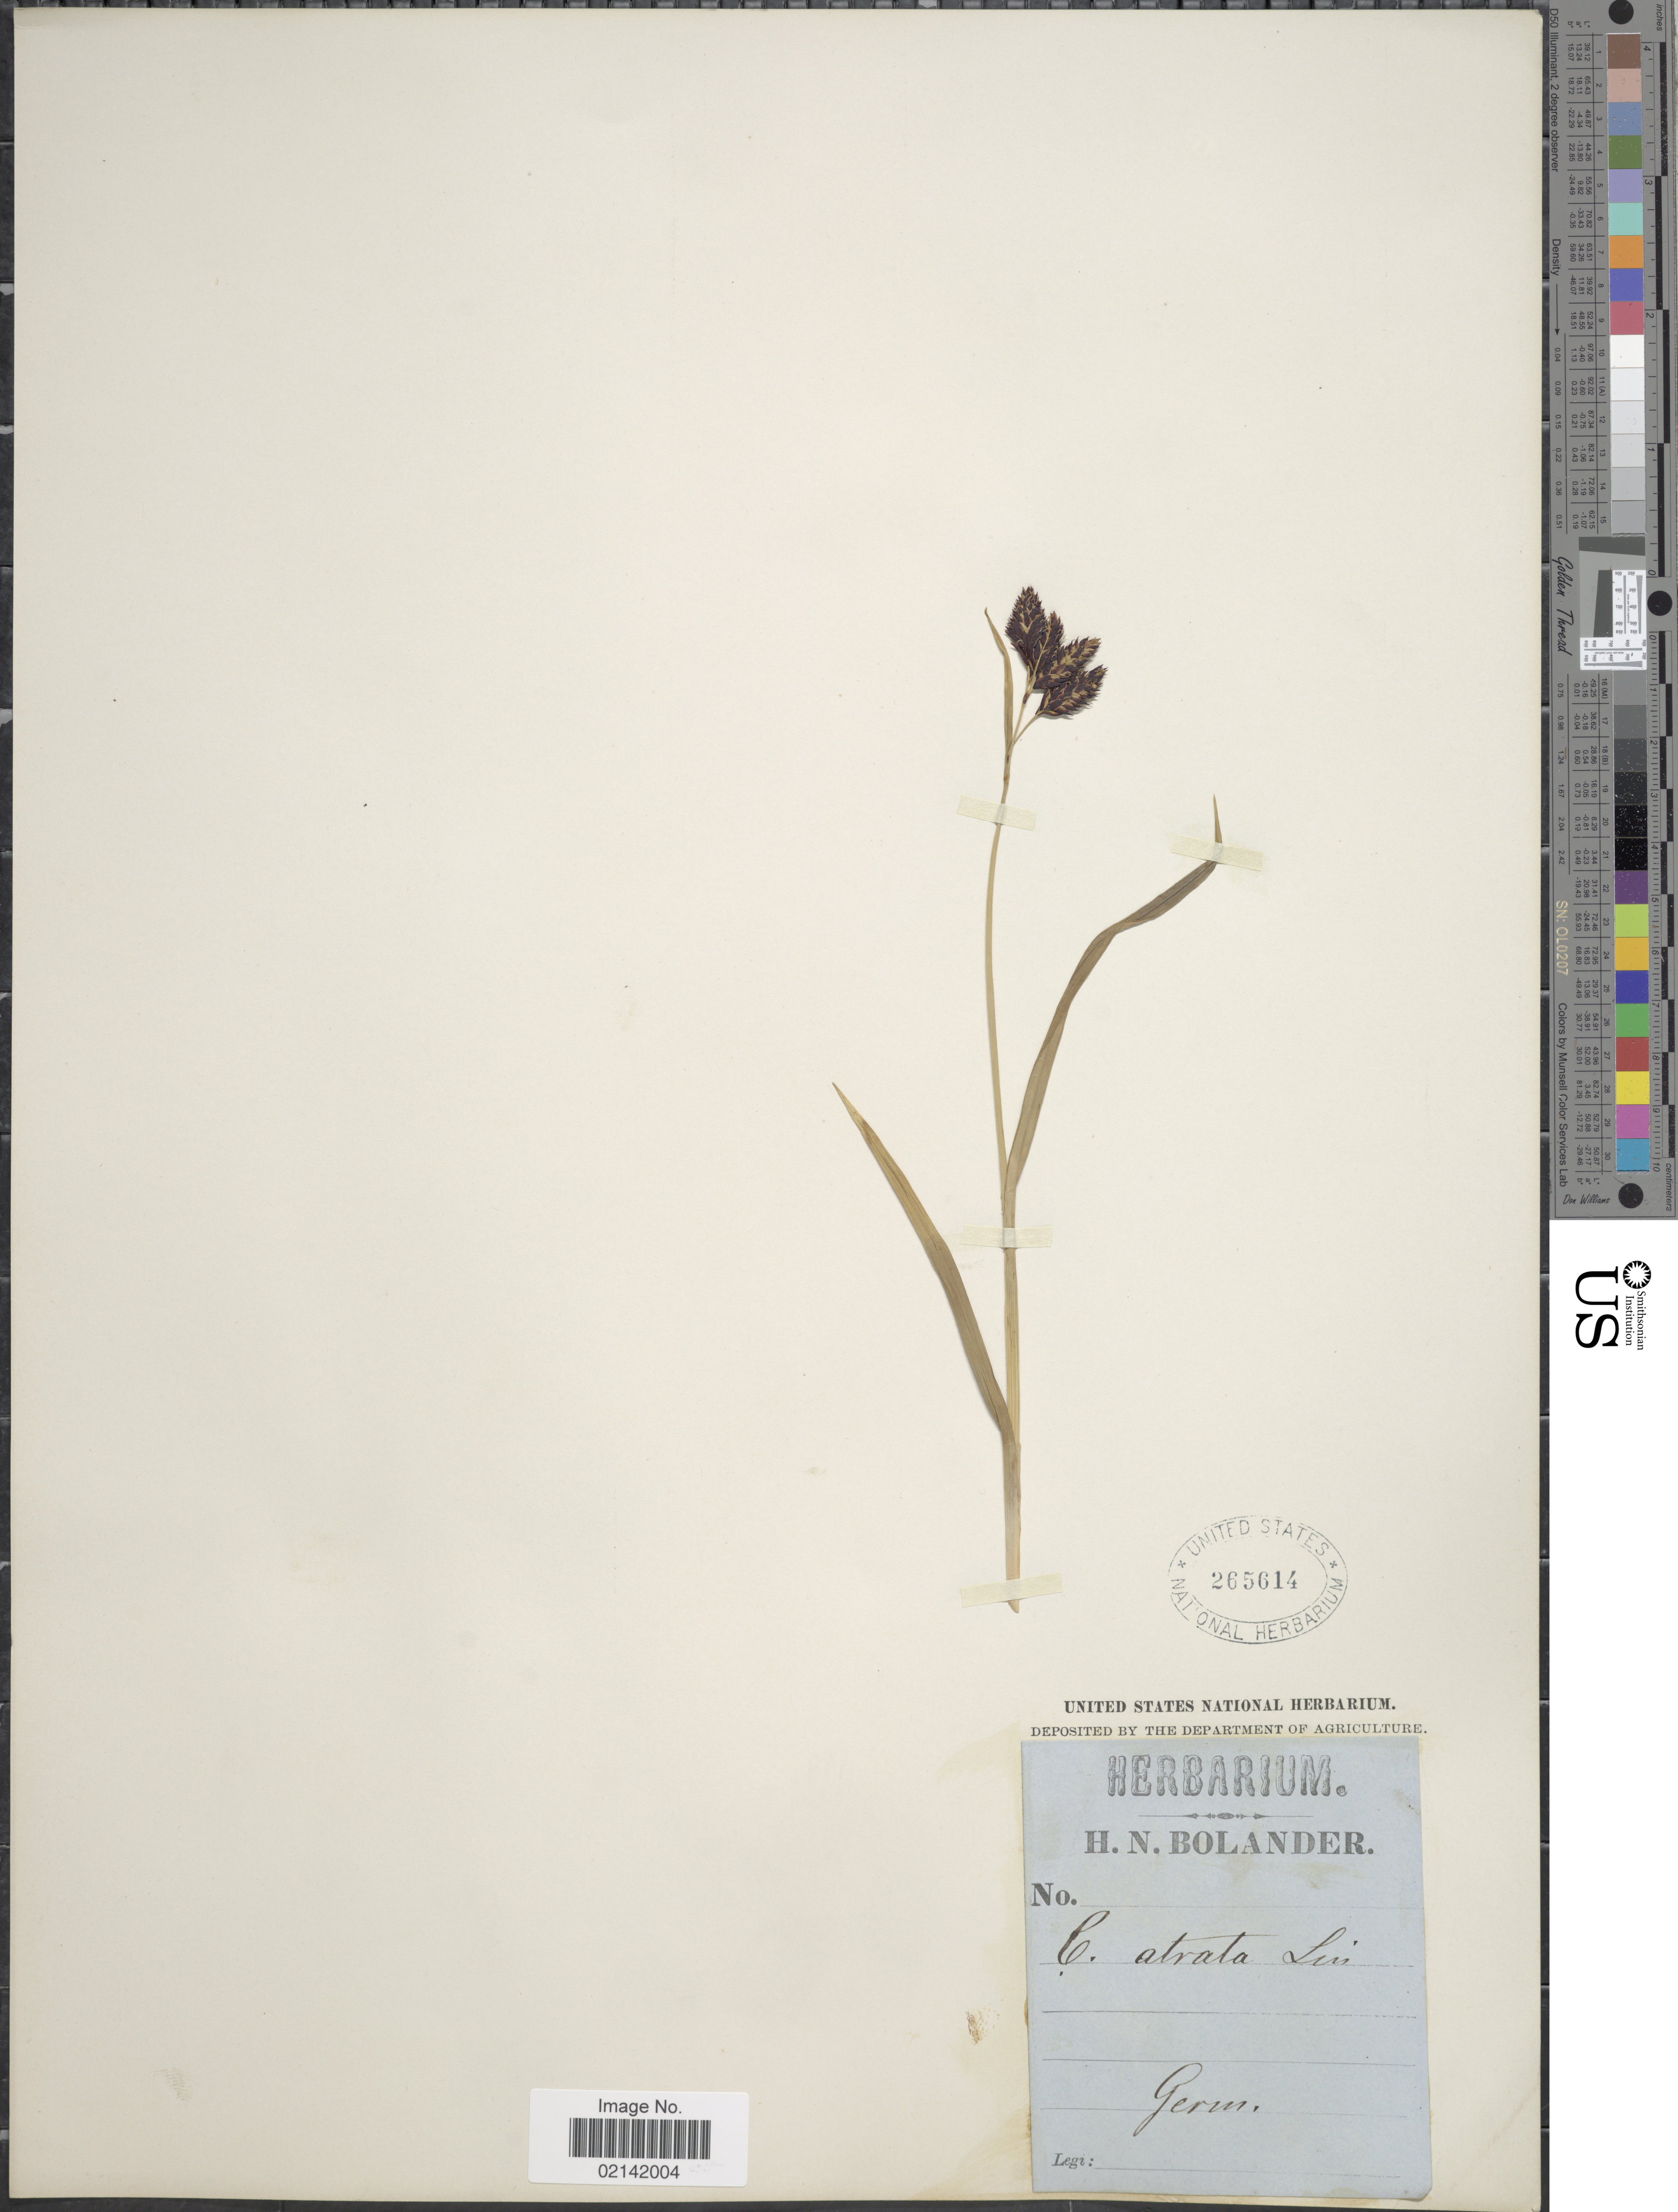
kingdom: Plantae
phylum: Tracheophyta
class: Liliopsida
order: Poales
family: Cyperaceae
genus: Carex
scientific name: Carex atrata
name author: L.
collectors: H. Bolander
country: Germany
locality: Germ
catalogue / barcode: US 265614